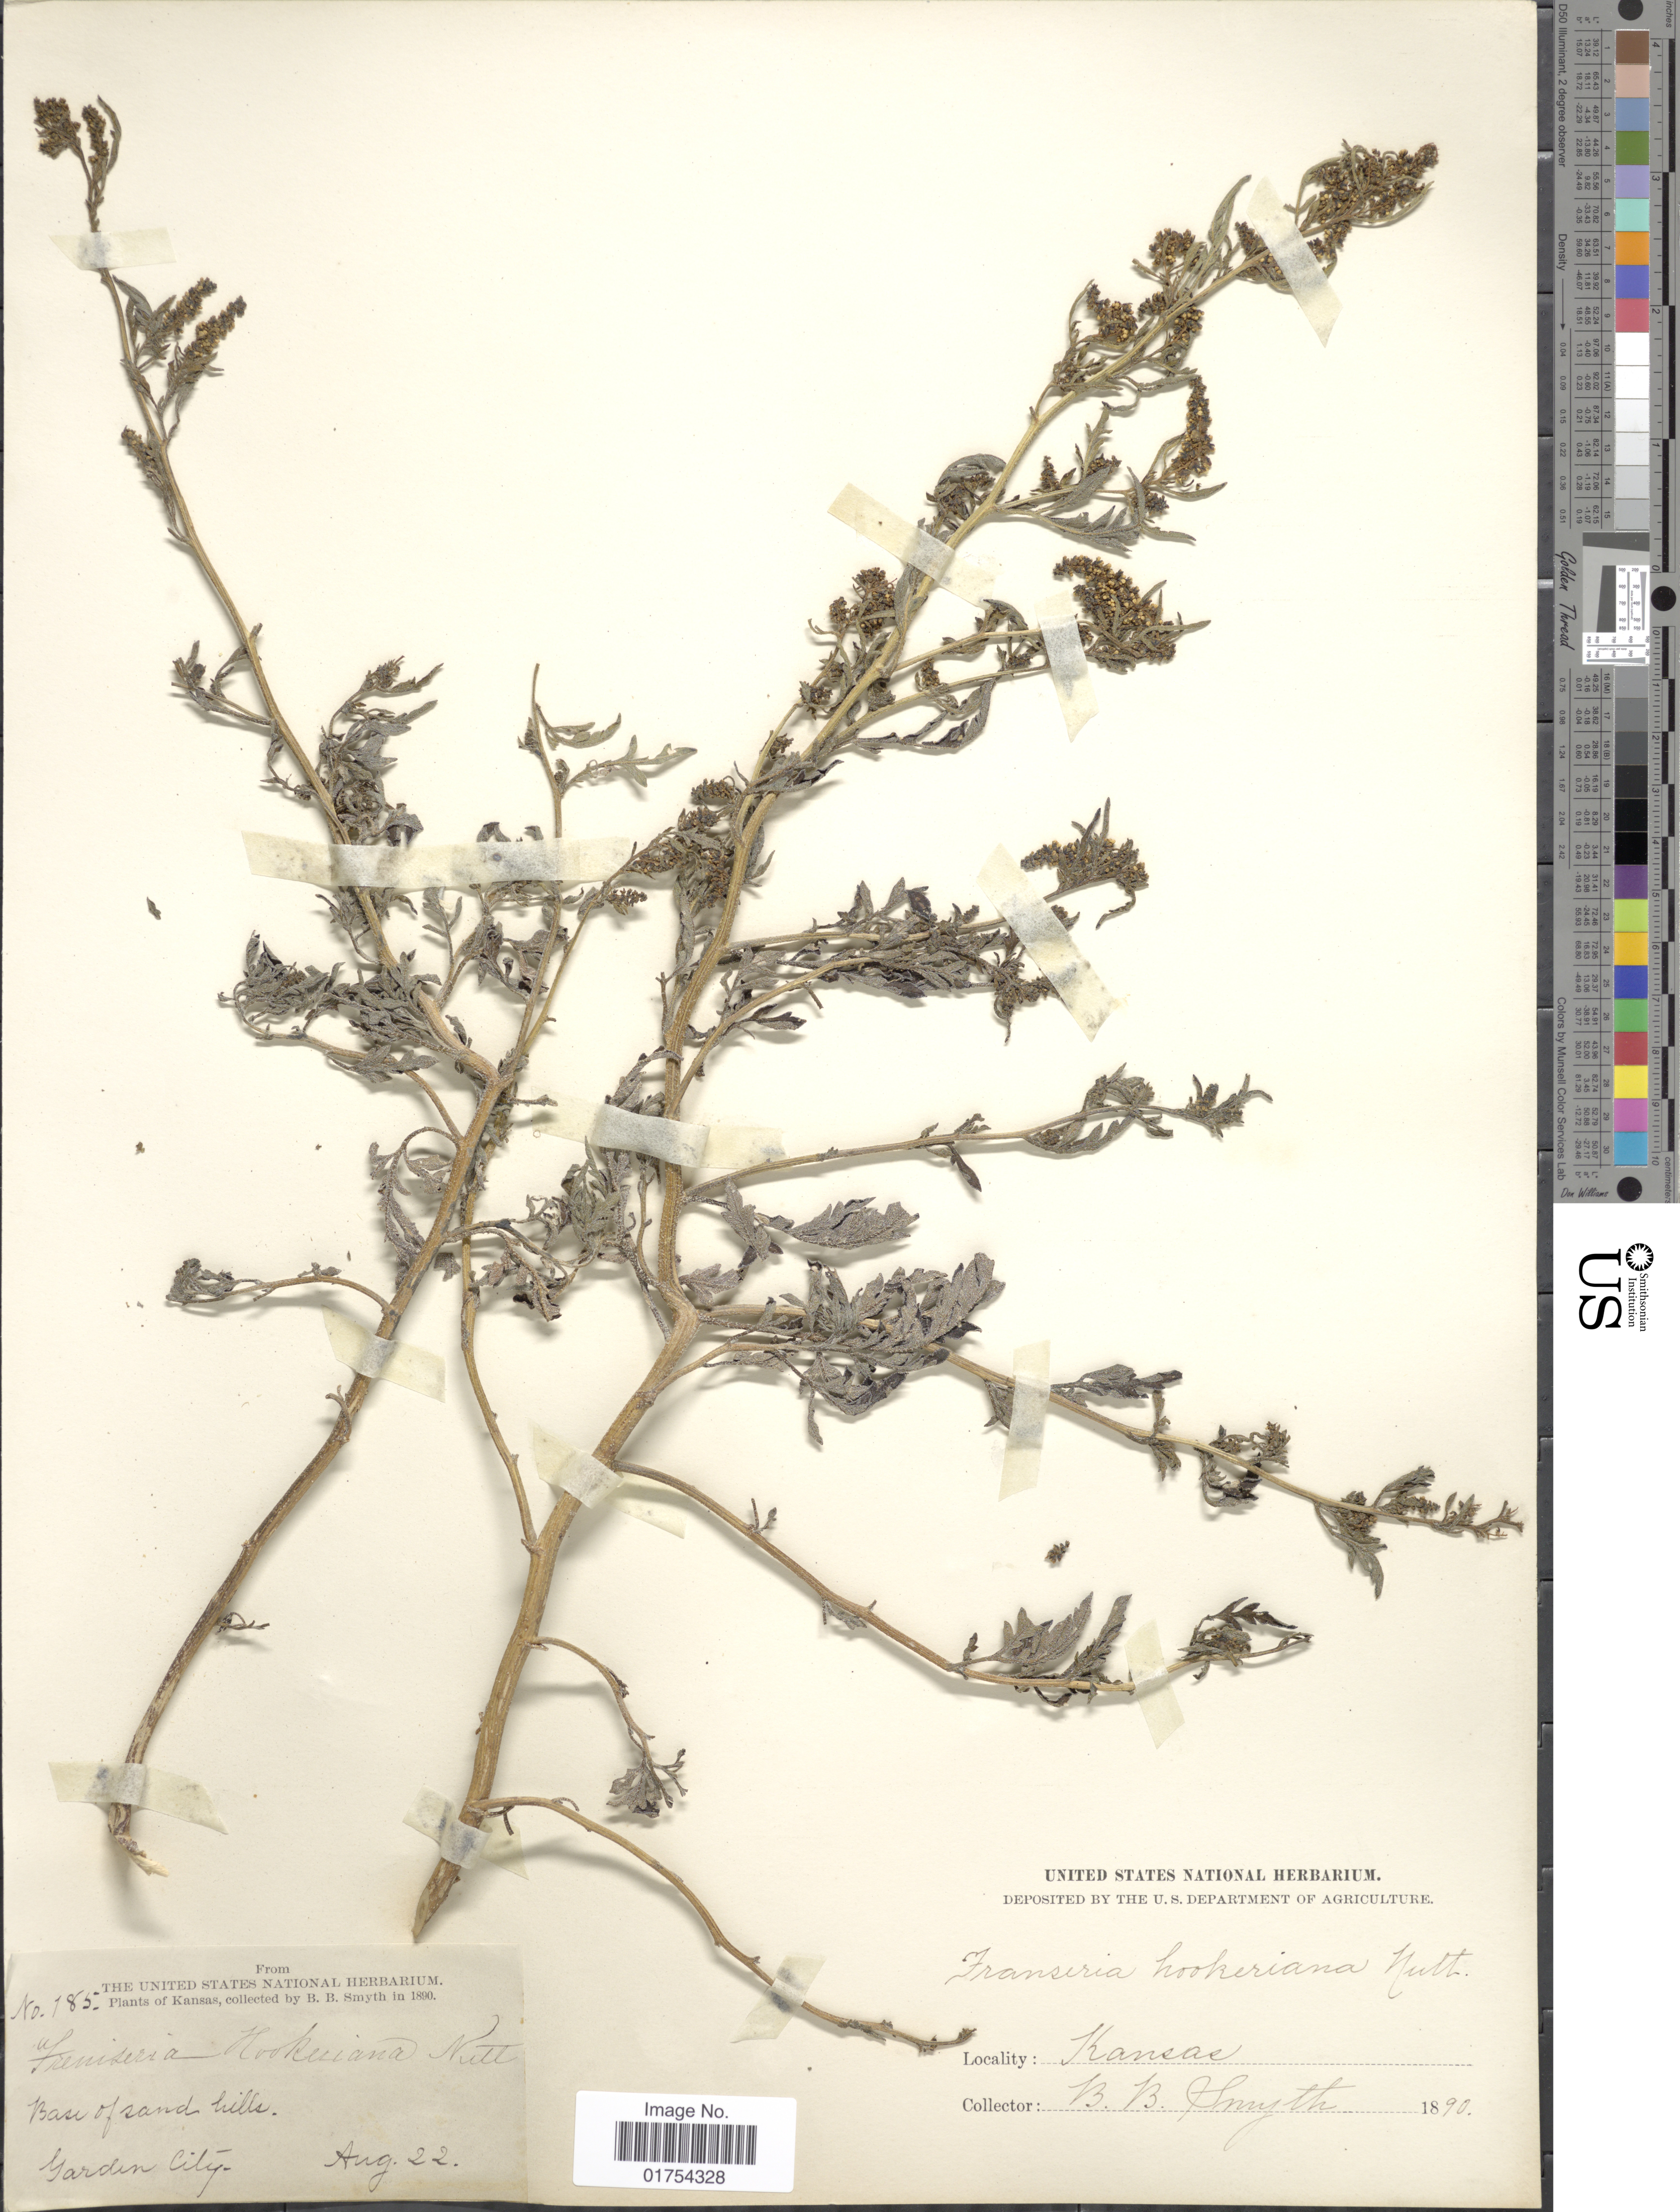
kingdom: Plantae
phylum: Tracheophyta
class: Magnoliopsida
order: Asterales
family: Asteraceae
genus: Franseria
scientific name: Franseria acanthicarpa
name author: Coville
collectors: B. Smyth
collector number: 185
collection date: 1890-08-22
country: United States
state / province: Kansas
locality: Base of sand hills, Garden City